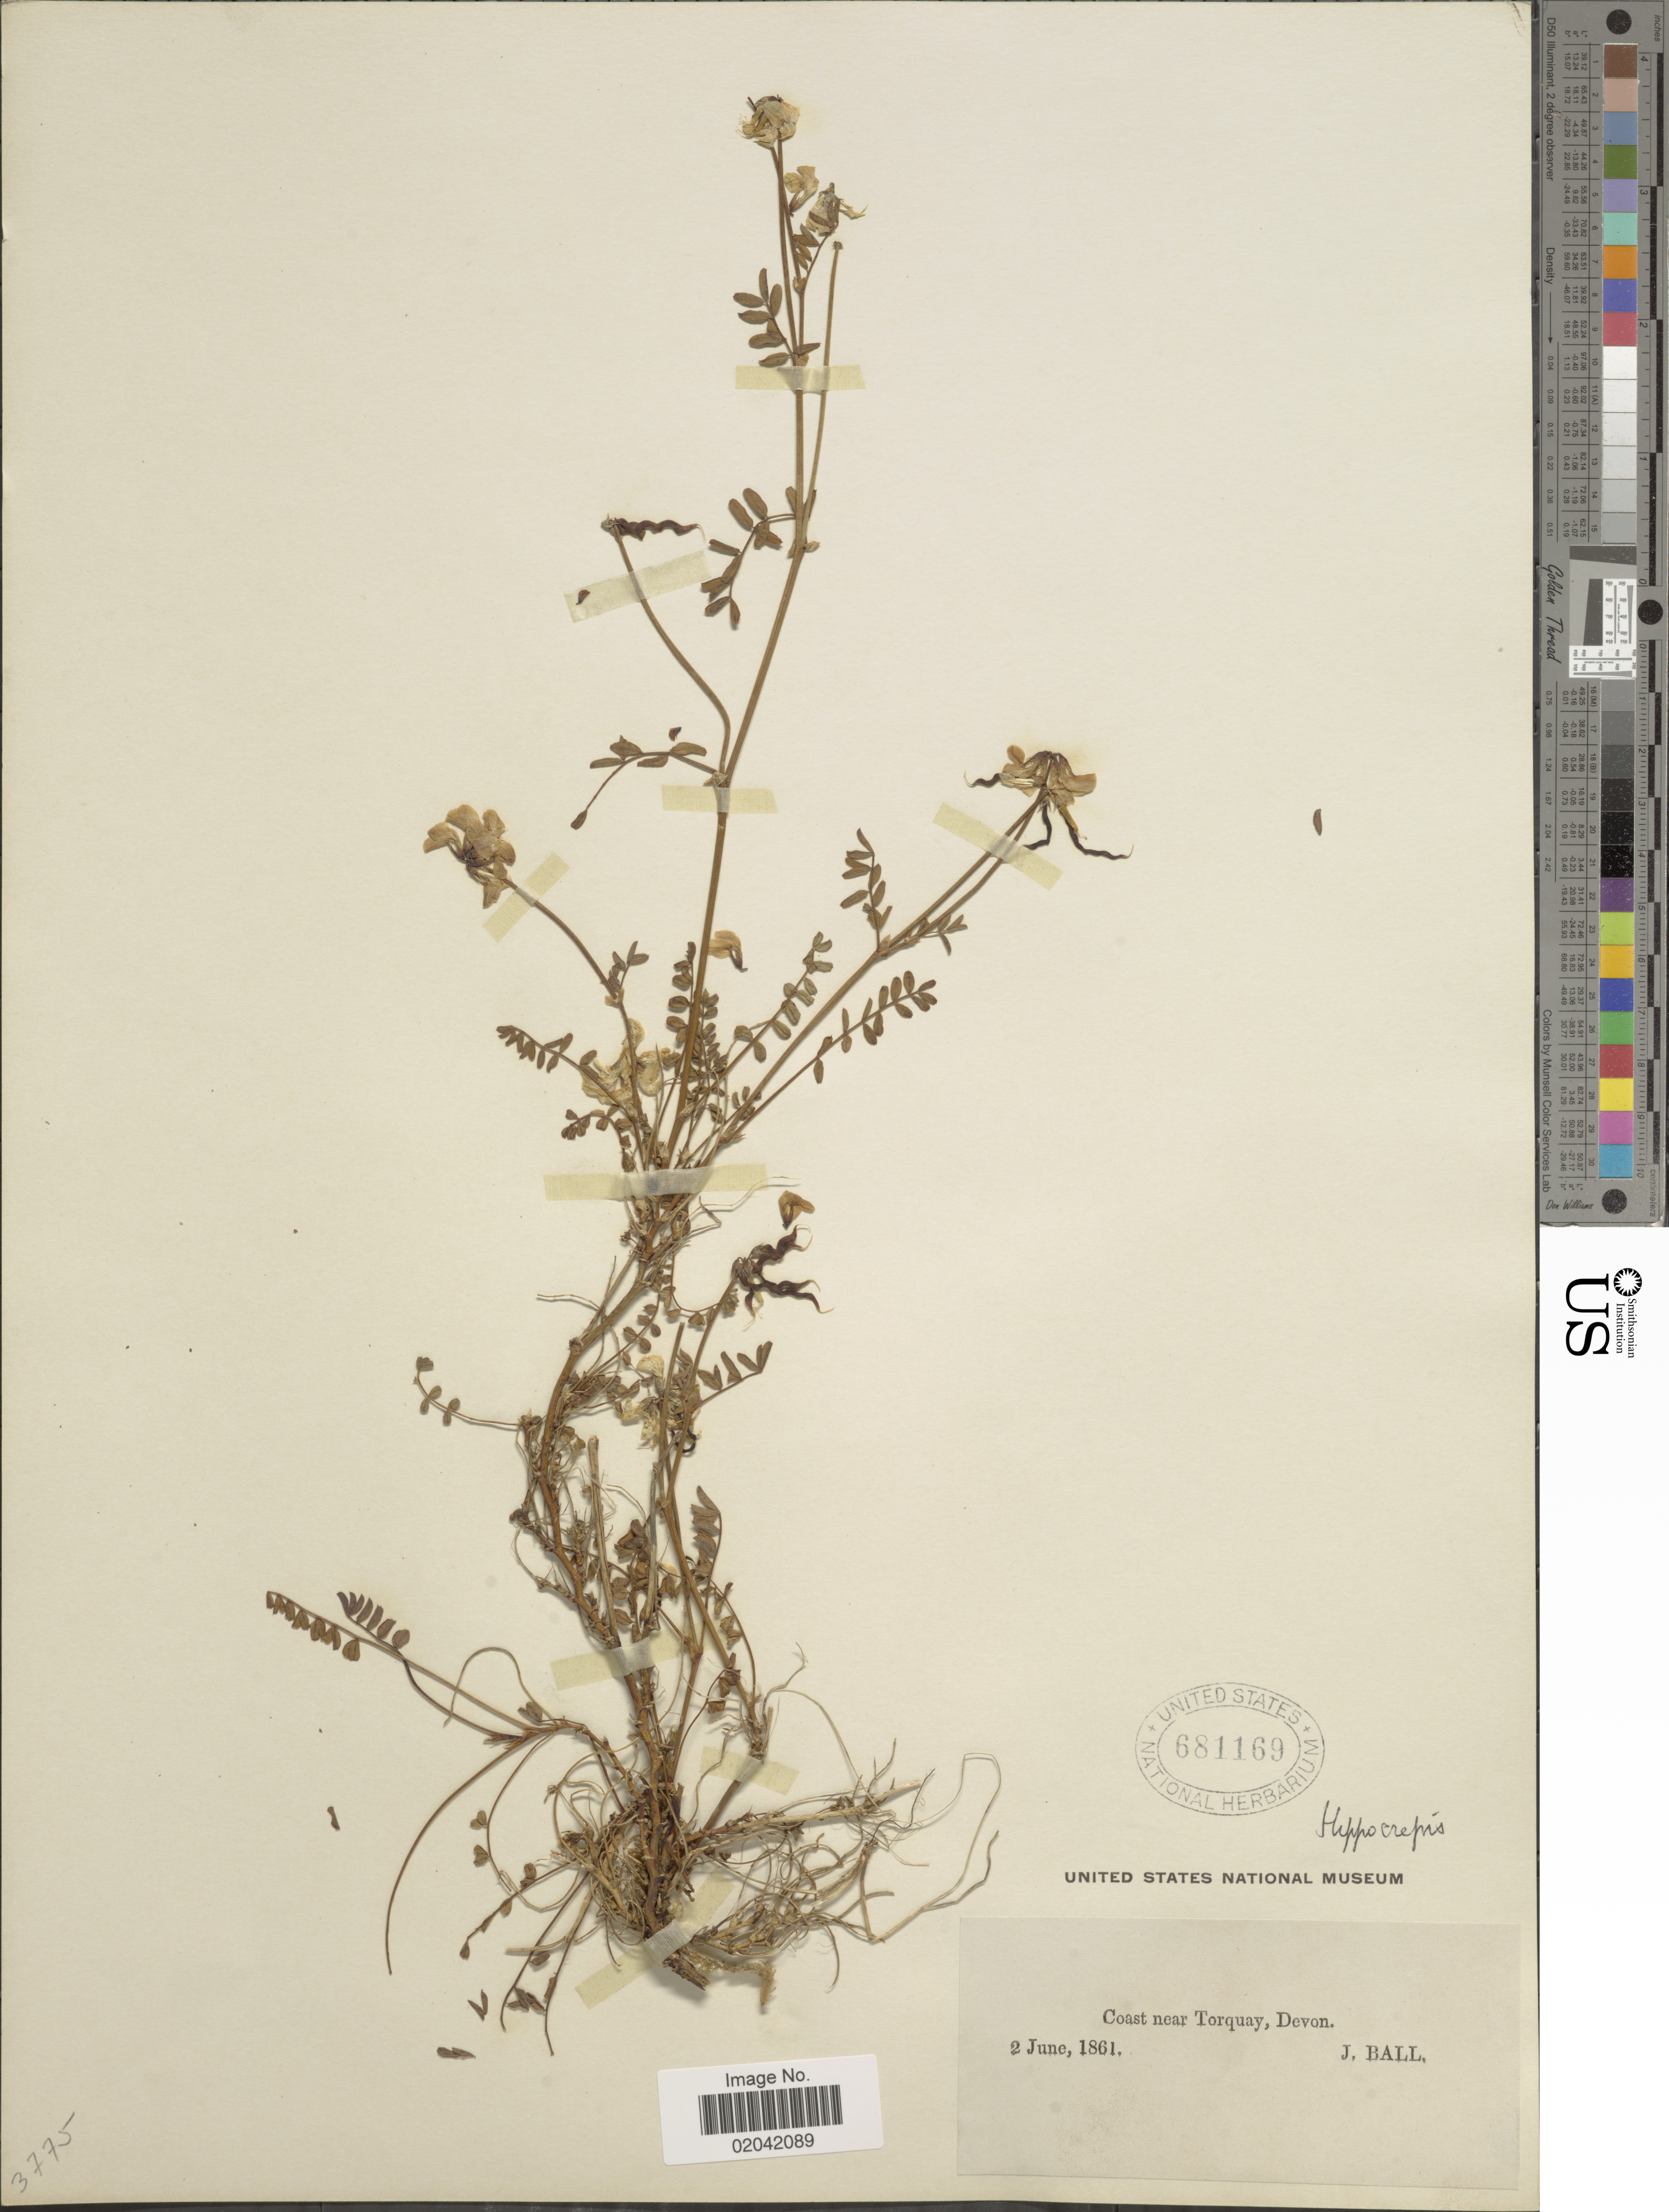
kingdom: Plantae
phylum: Tracheophyta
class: Magnoliopsida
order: Fabales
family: Fabaceae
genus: Hippocrepis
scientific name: Hippocrepis sp.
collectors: J. Ball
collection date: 1861-06-02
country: United Kingdom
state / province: England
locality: Coast near Torquay, Devon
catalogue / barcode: US 681169